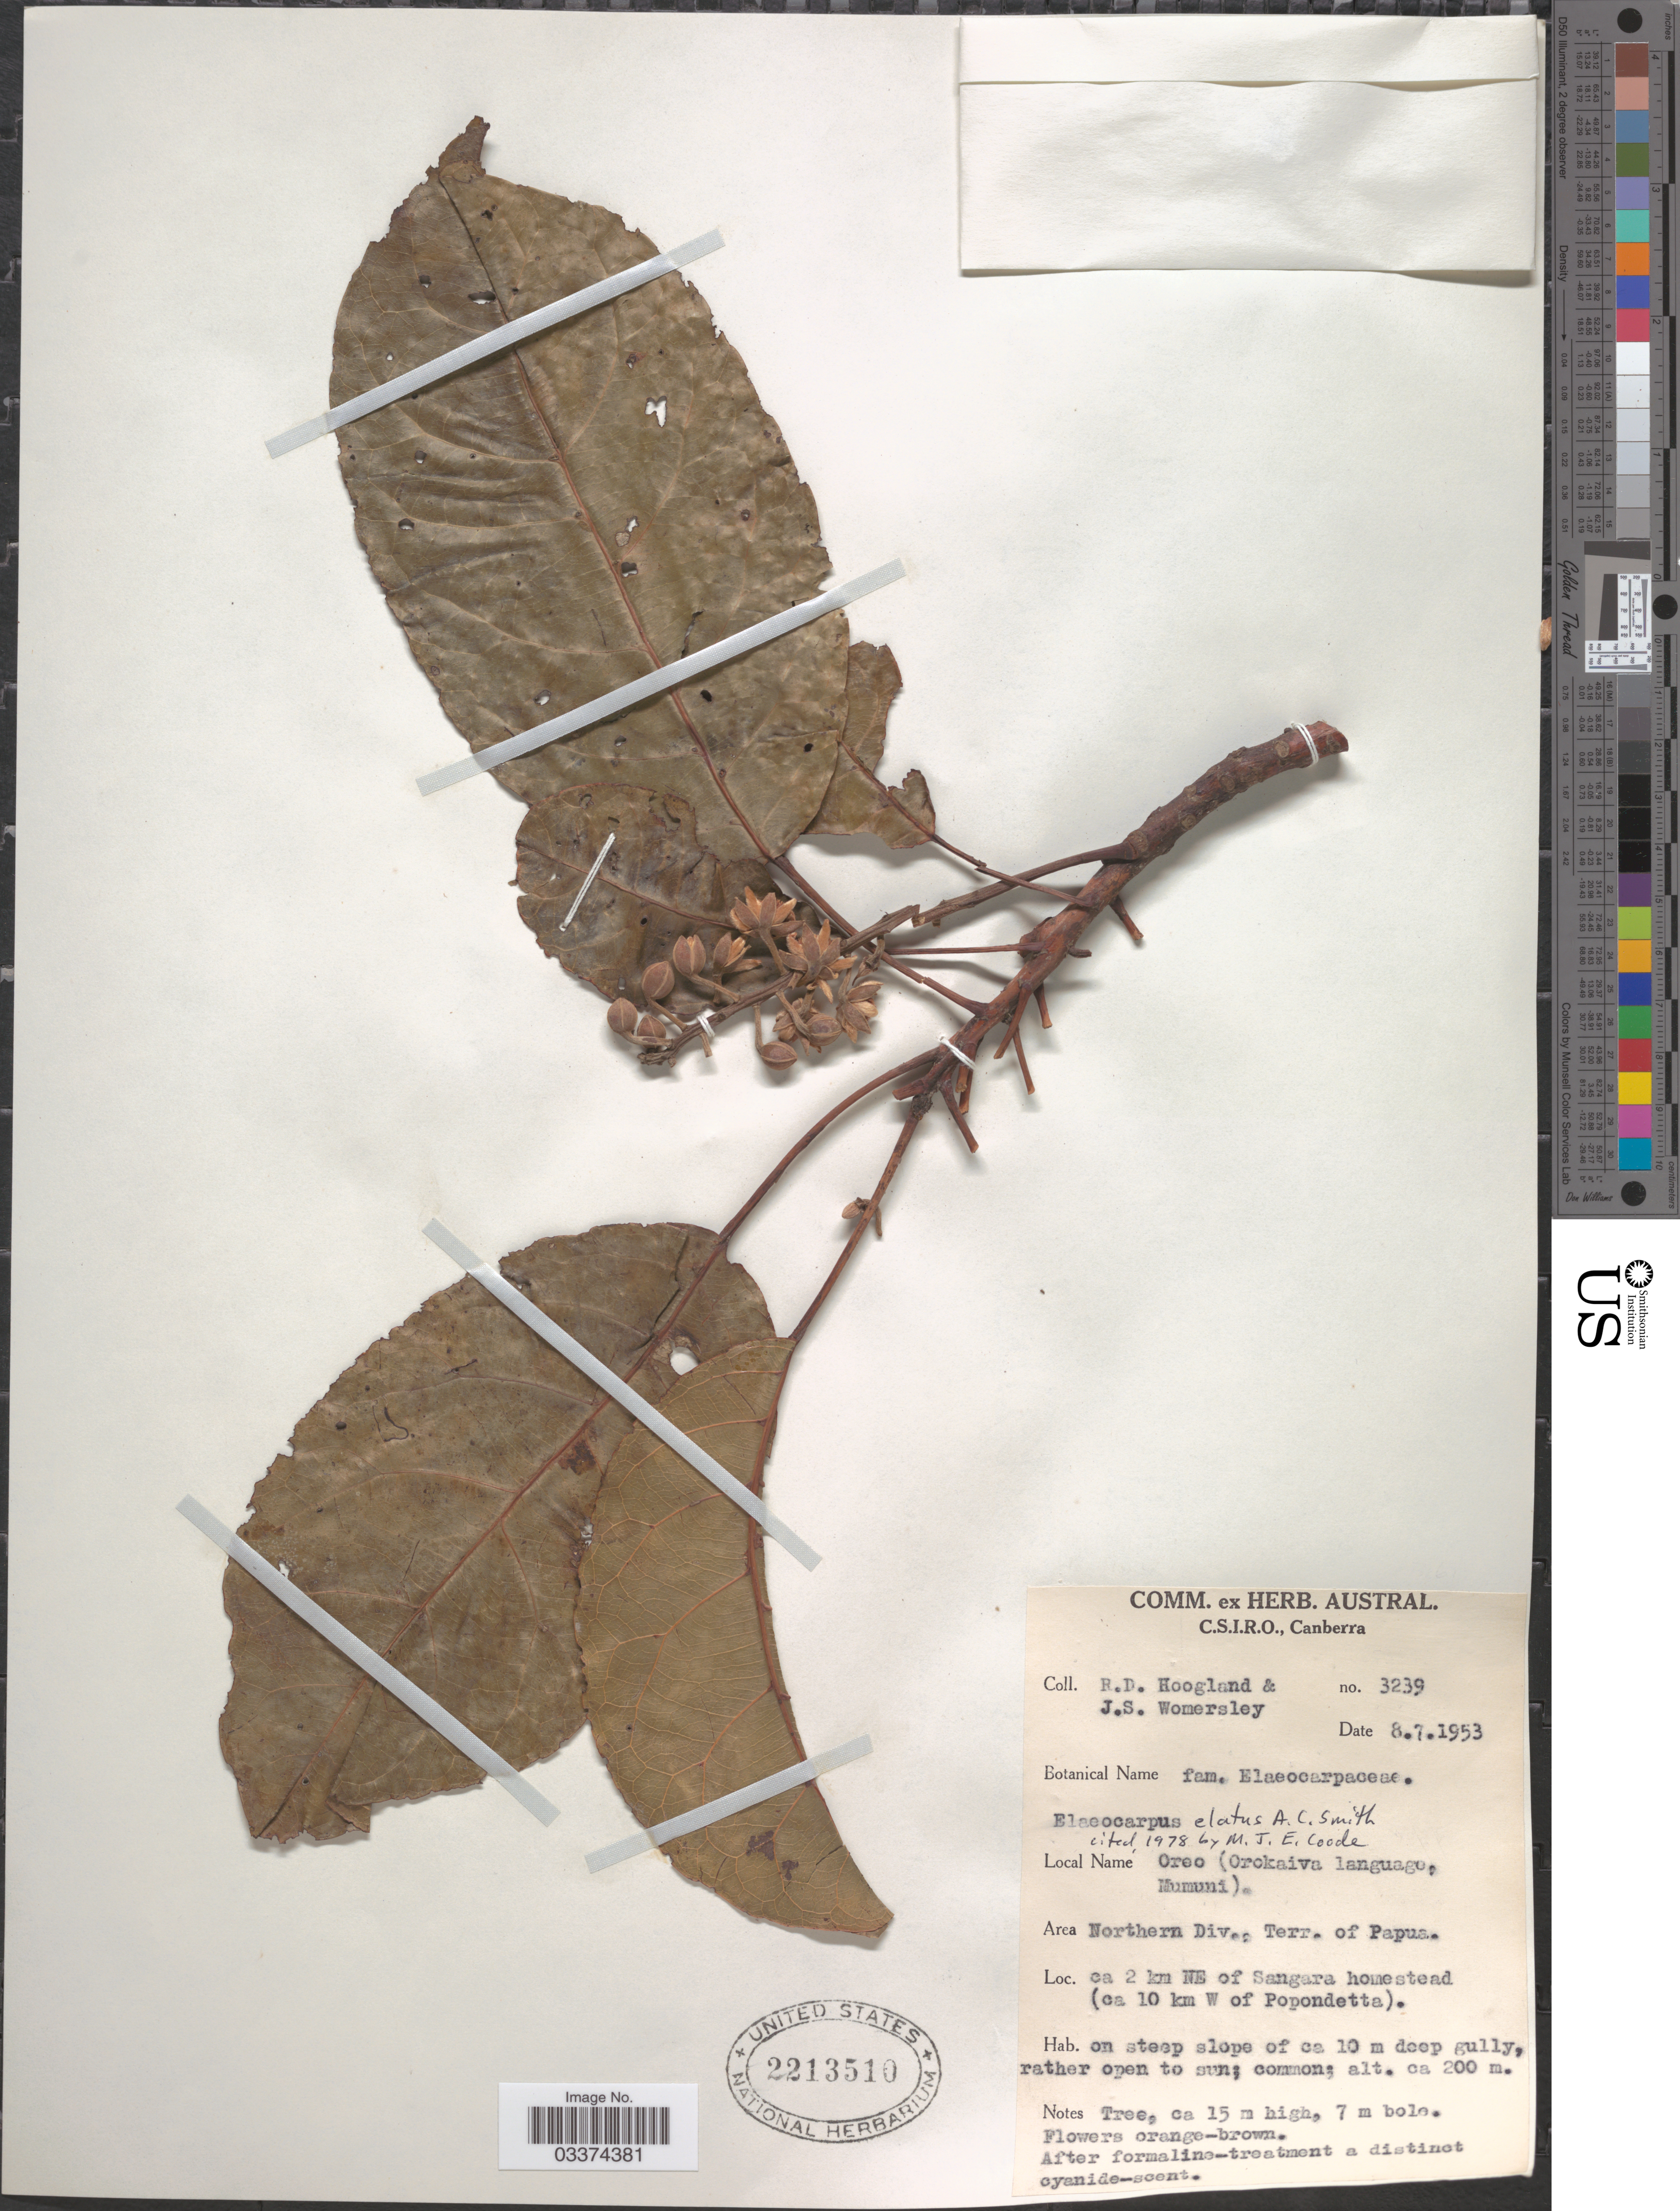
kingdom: Plantae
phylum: Tracheophyta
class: Magnoliopsida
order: Oxalidales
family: Elaeocarpaceae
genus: Elaeocarpus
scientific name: Elaeocarpus elatus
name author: A.C. Sm.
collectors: R. D. Hoogland & J. S. Womersley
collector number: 3239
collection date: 1953-07-08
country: Papua New Guinea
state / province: Northern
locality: Area Northern Div., Terr. of Papua, ca 2 km NE of Sangara homestead (ca 10 km W of Popondetta).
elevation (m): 200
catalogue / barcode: US 2213510